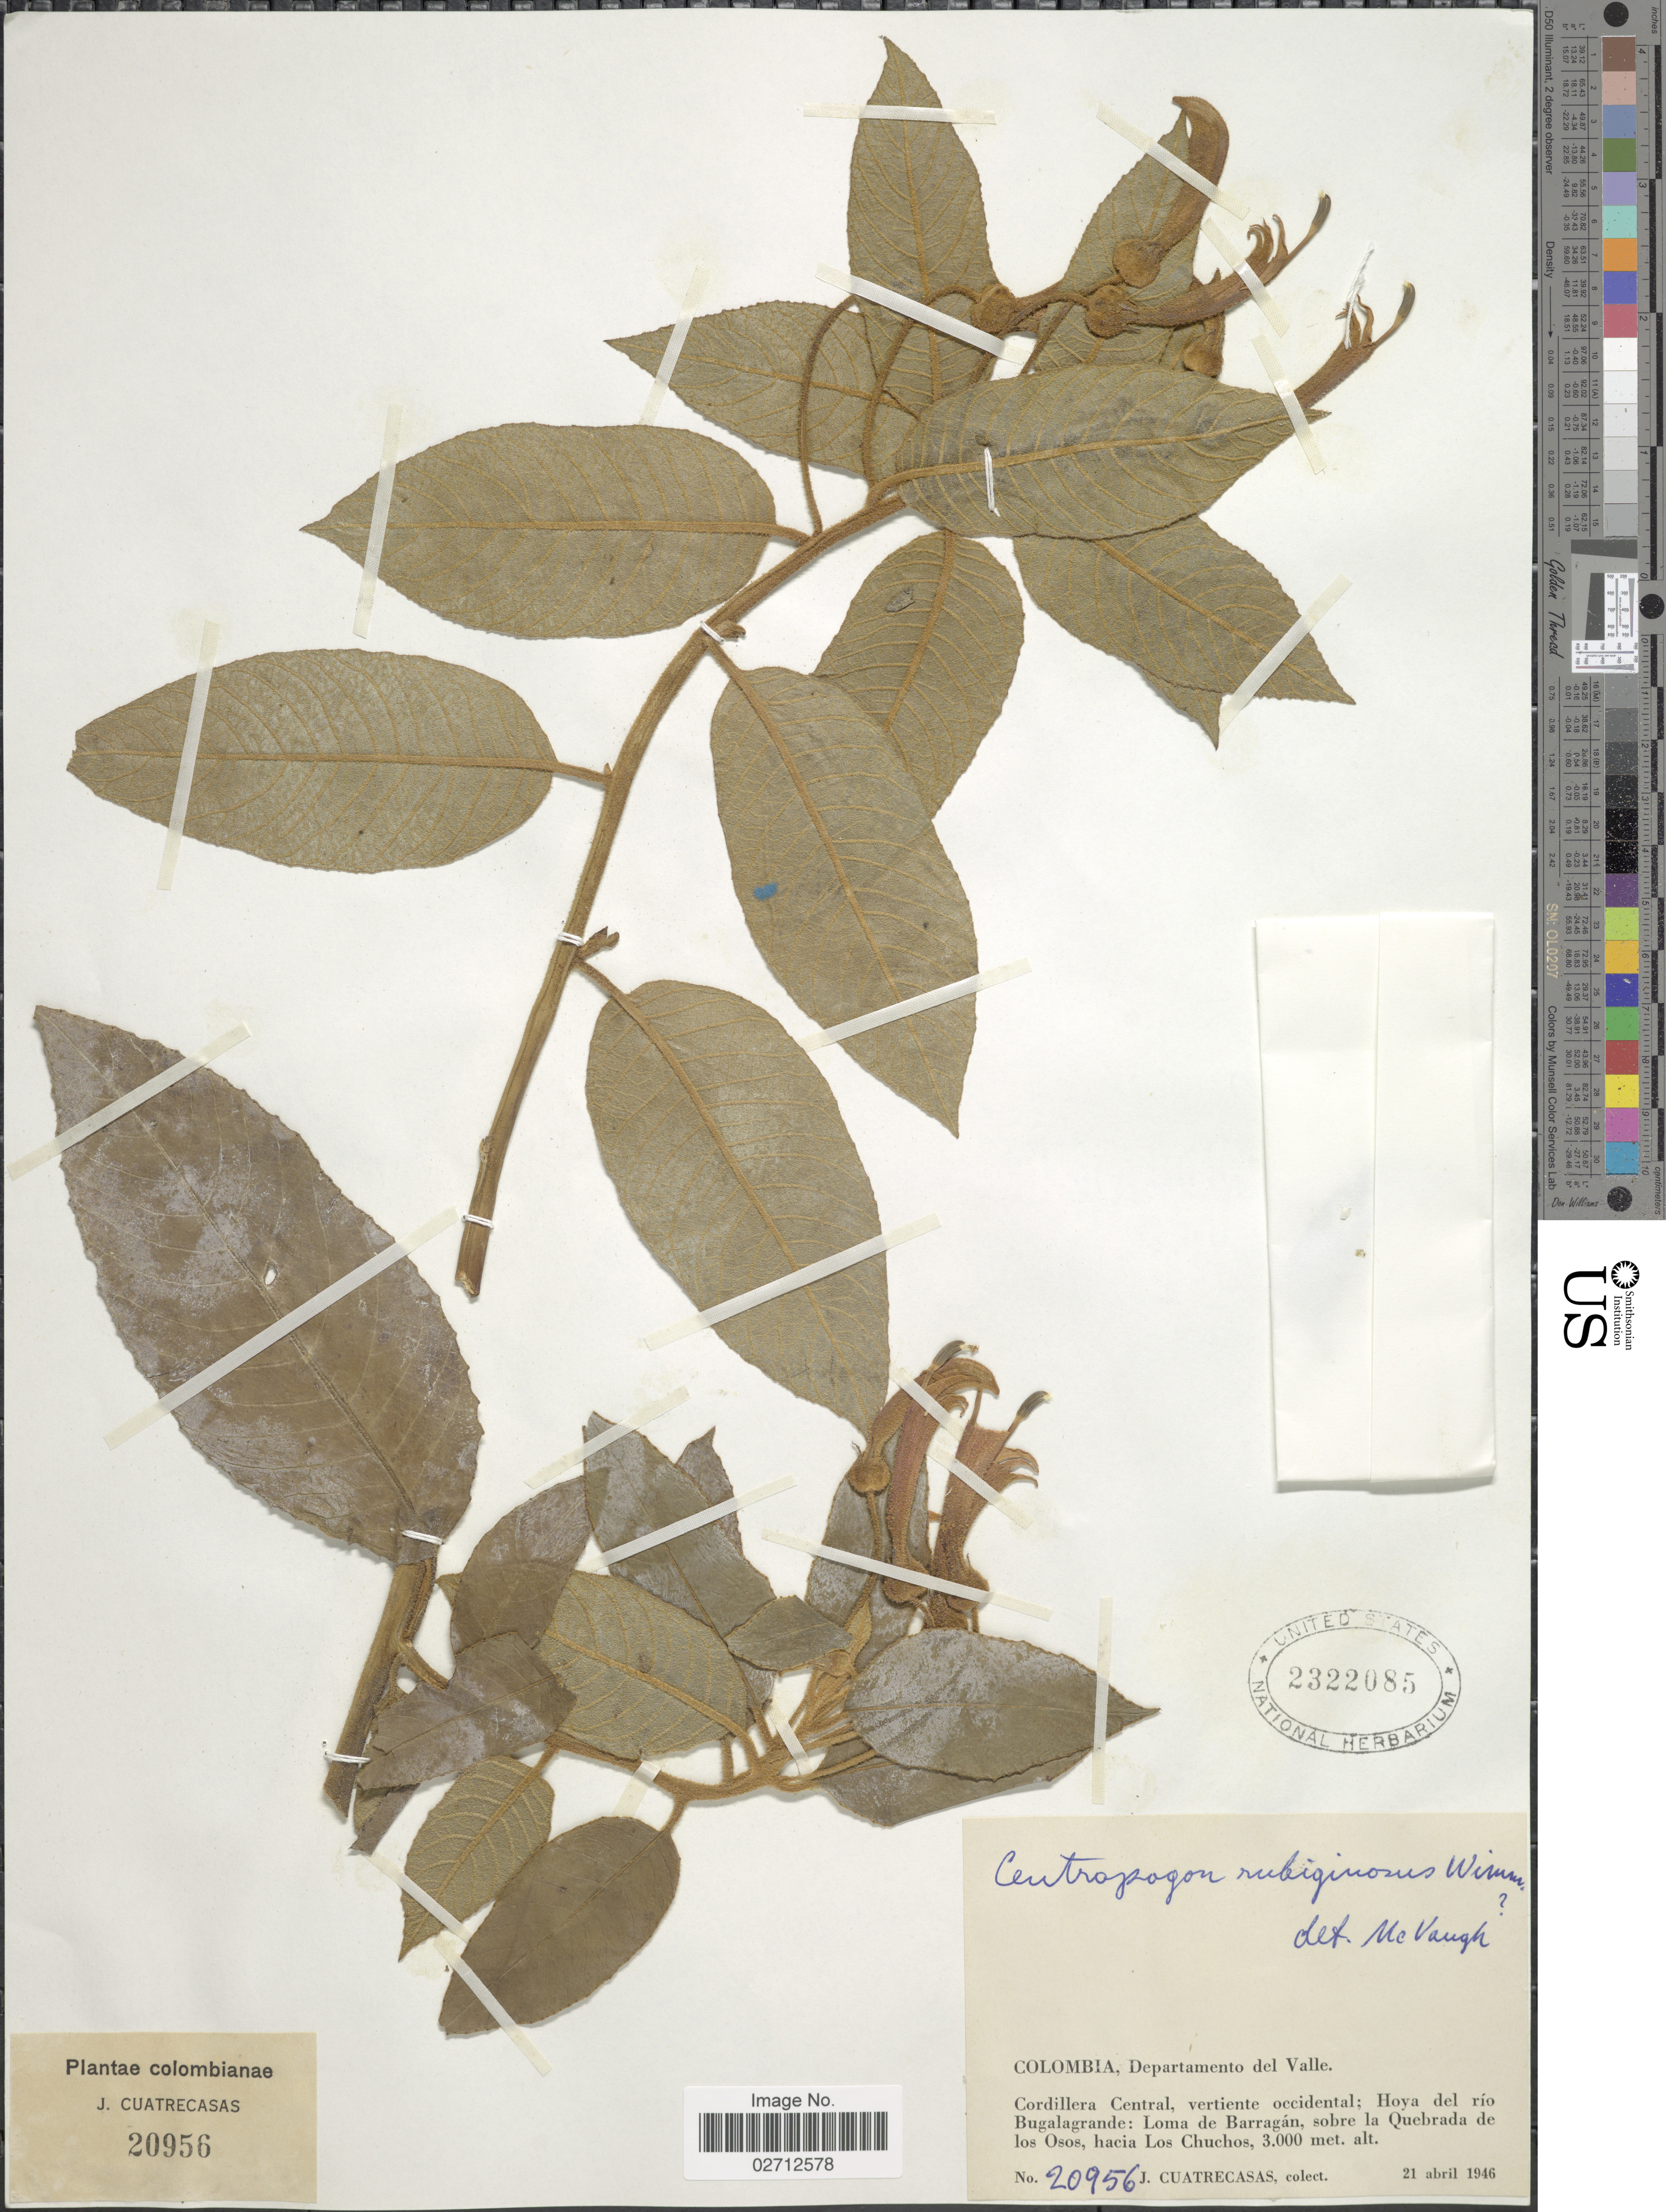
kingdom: Plantae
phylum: Tracheophyta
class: Magnoliopsida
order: Asterales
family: Campanulaceae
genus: Centropogon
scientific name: Centropogon rubiginosus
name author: E. Wimm.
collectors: J. Cuatrecasas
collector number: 20956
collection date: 1946-04-21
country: Colombia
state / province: Valle del Cauca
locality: Departamento del Valle, Cordillera Central, vertiente occidental; Hoya del río Bugalagrande: Loma de Barragán, sobre la Quebrada de los Osos, hacia Los Chuchos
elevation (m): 3000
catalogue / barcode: US 2322085